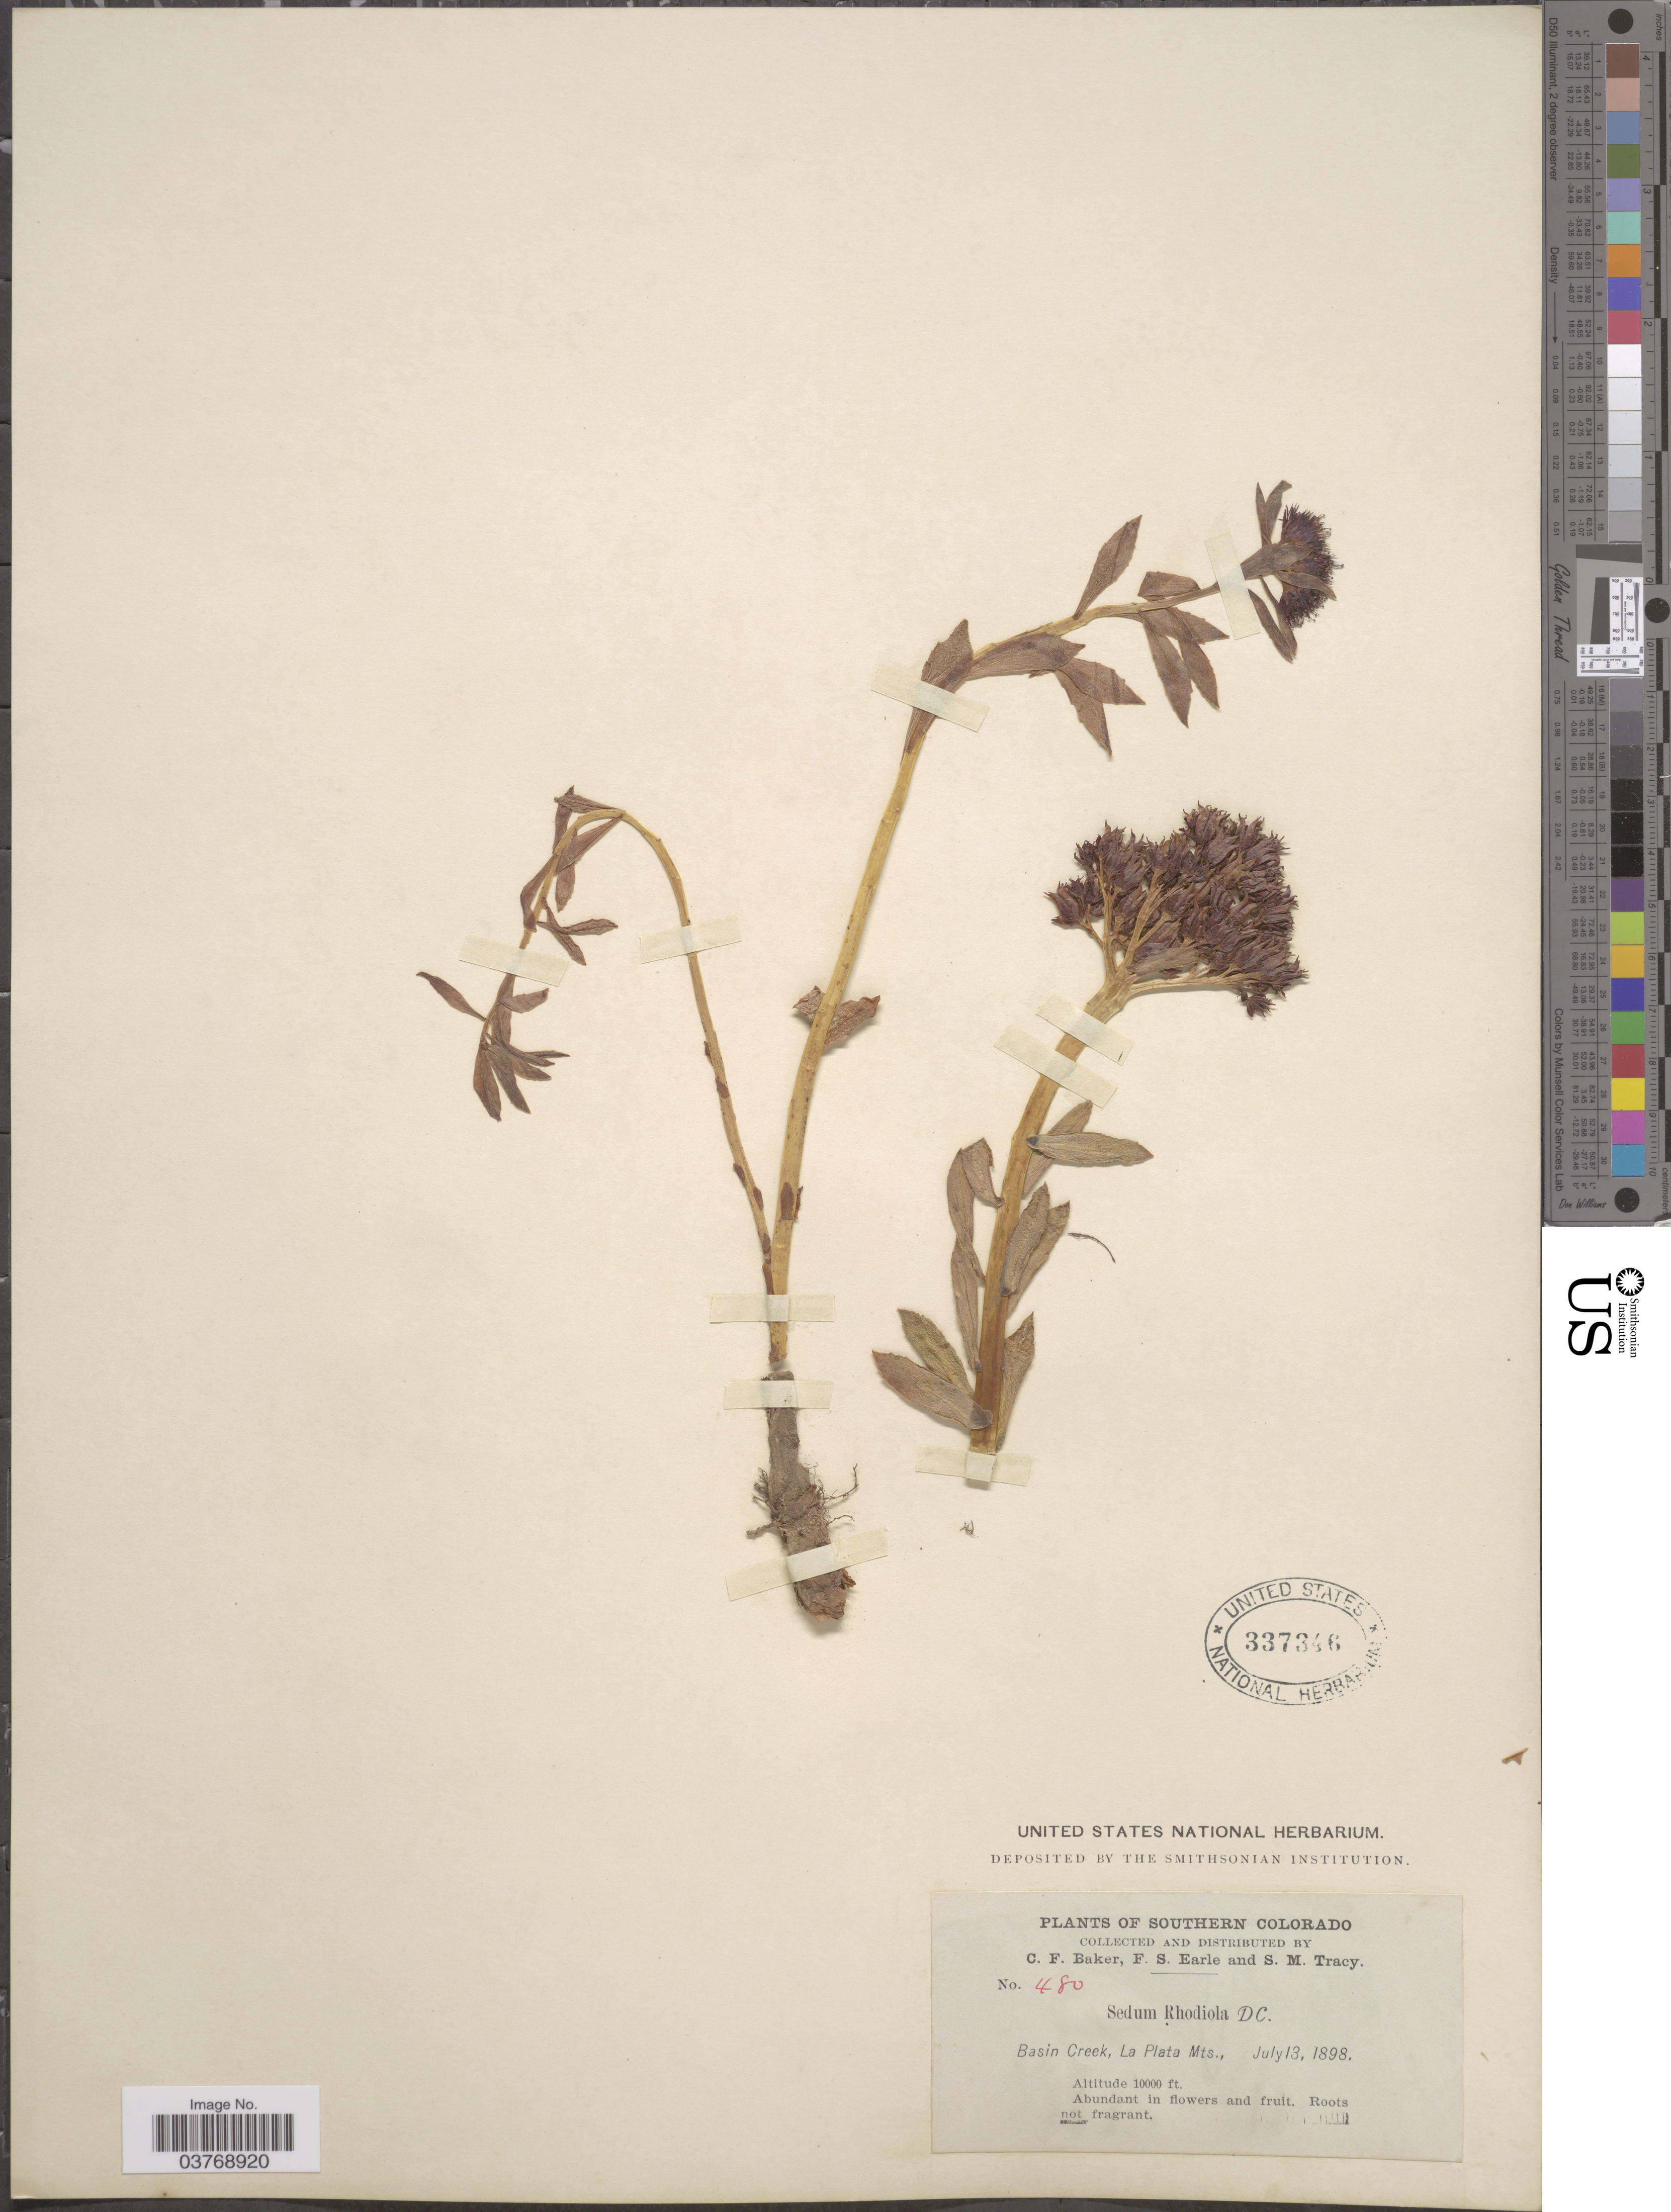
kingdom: Plantae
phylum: Tracheophyta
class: Magnoliopsida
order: Saxifragales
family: Crassulaceae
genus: Rhodiola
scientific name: Rhodiola integrifolia subsp. integrifolia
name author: Raf.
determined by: Strong, Mark T., (BOT), Smithsonian Institution - National Museum of Natural History (UNITED STATES)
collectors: C. F. Baker, F. S. Earle & S. M. Tracy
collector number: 480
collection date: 1898-07-13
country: United States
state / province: Colorado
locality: Southern Colorado. Basin Creek, La Plata Mts.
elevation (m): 3048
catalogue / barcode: US 337346